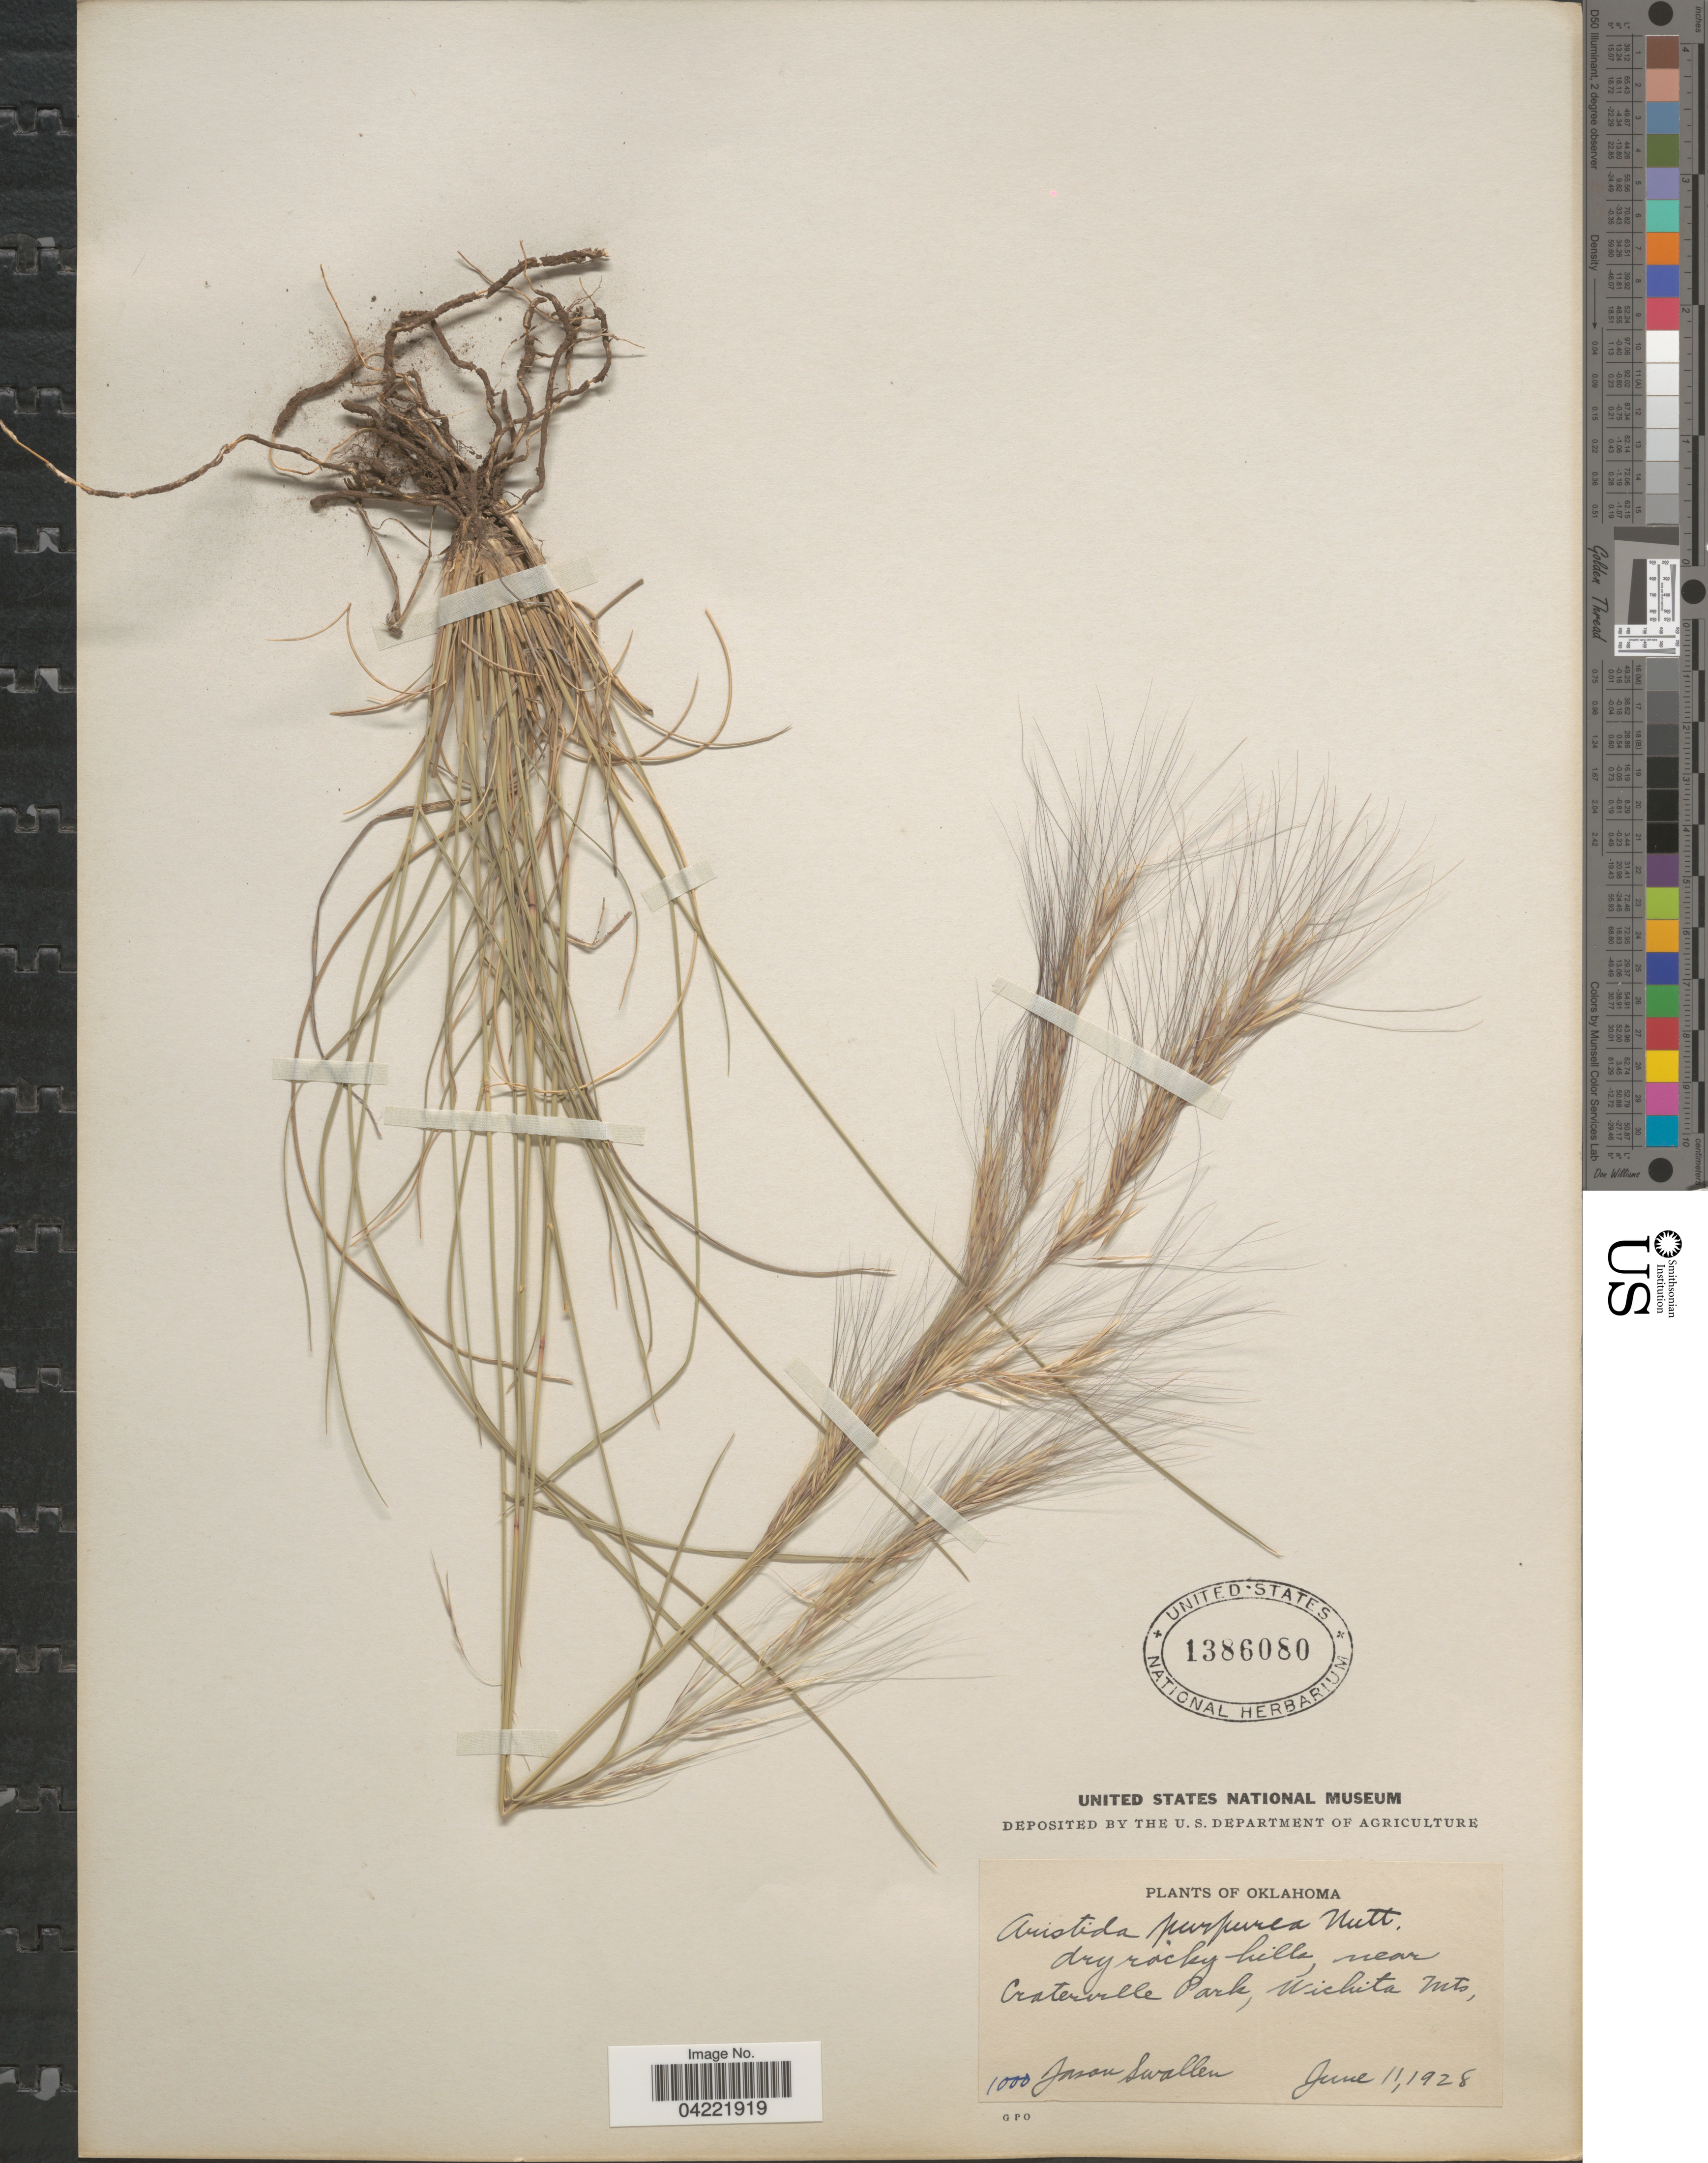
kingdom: Plantae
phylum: Tracheophyta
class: Liliopsida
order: Poales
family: Poaceae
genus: Aristida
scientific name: Aristida purpurea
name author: Nutt.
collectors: J. R. Swallen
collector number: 1000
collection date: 1928-06-11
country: United States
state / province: Oklahoma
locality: Dry rocky hills, near Craterville Park, Wichita Mts.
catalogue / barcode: US 1386080